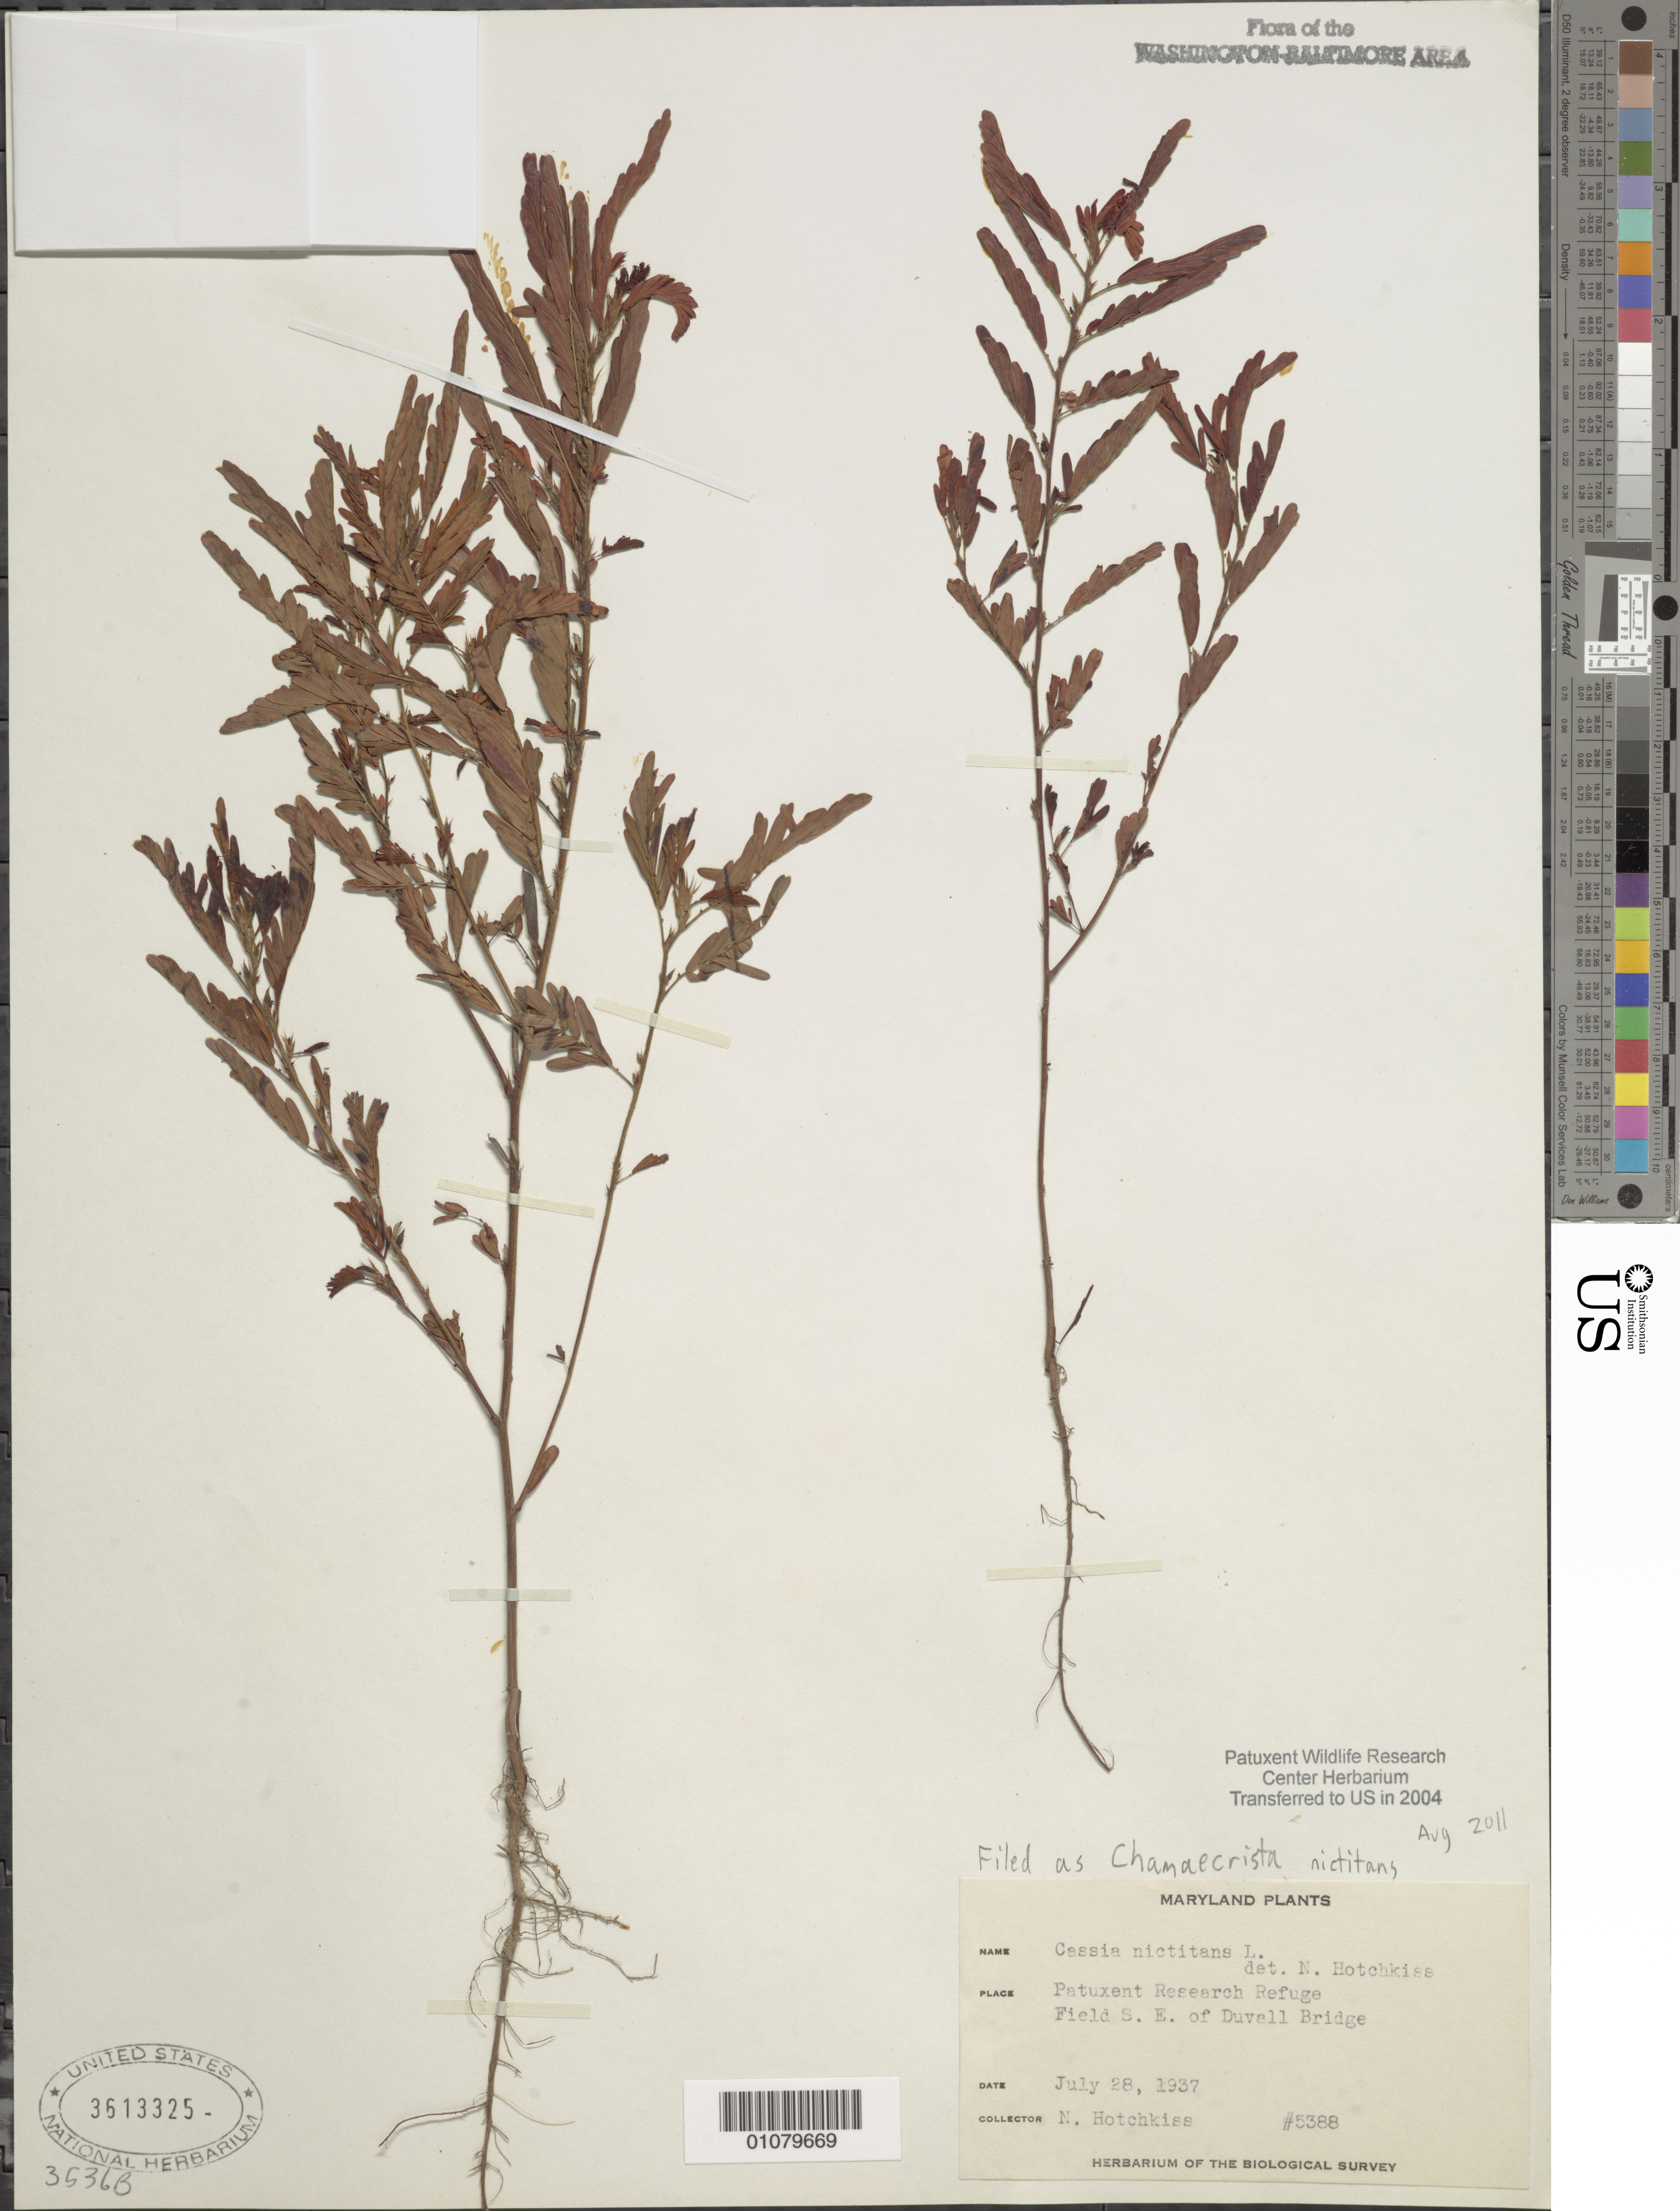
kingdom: Plantae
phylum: Tracheophyta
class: Magnoliopsida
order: Fabales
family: Fabaceae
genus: Chamaecrista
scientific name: Chamaecrista nictitans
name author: (L.) Moench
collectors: N. Hotchkiss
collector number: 5388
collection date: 1937-07-28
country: United States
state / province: Maryland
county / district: Prince George's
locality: Patuxent Wildlife Refuge. S.E. of Duvall Bridge.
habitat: Field.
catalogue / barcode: US 3613325